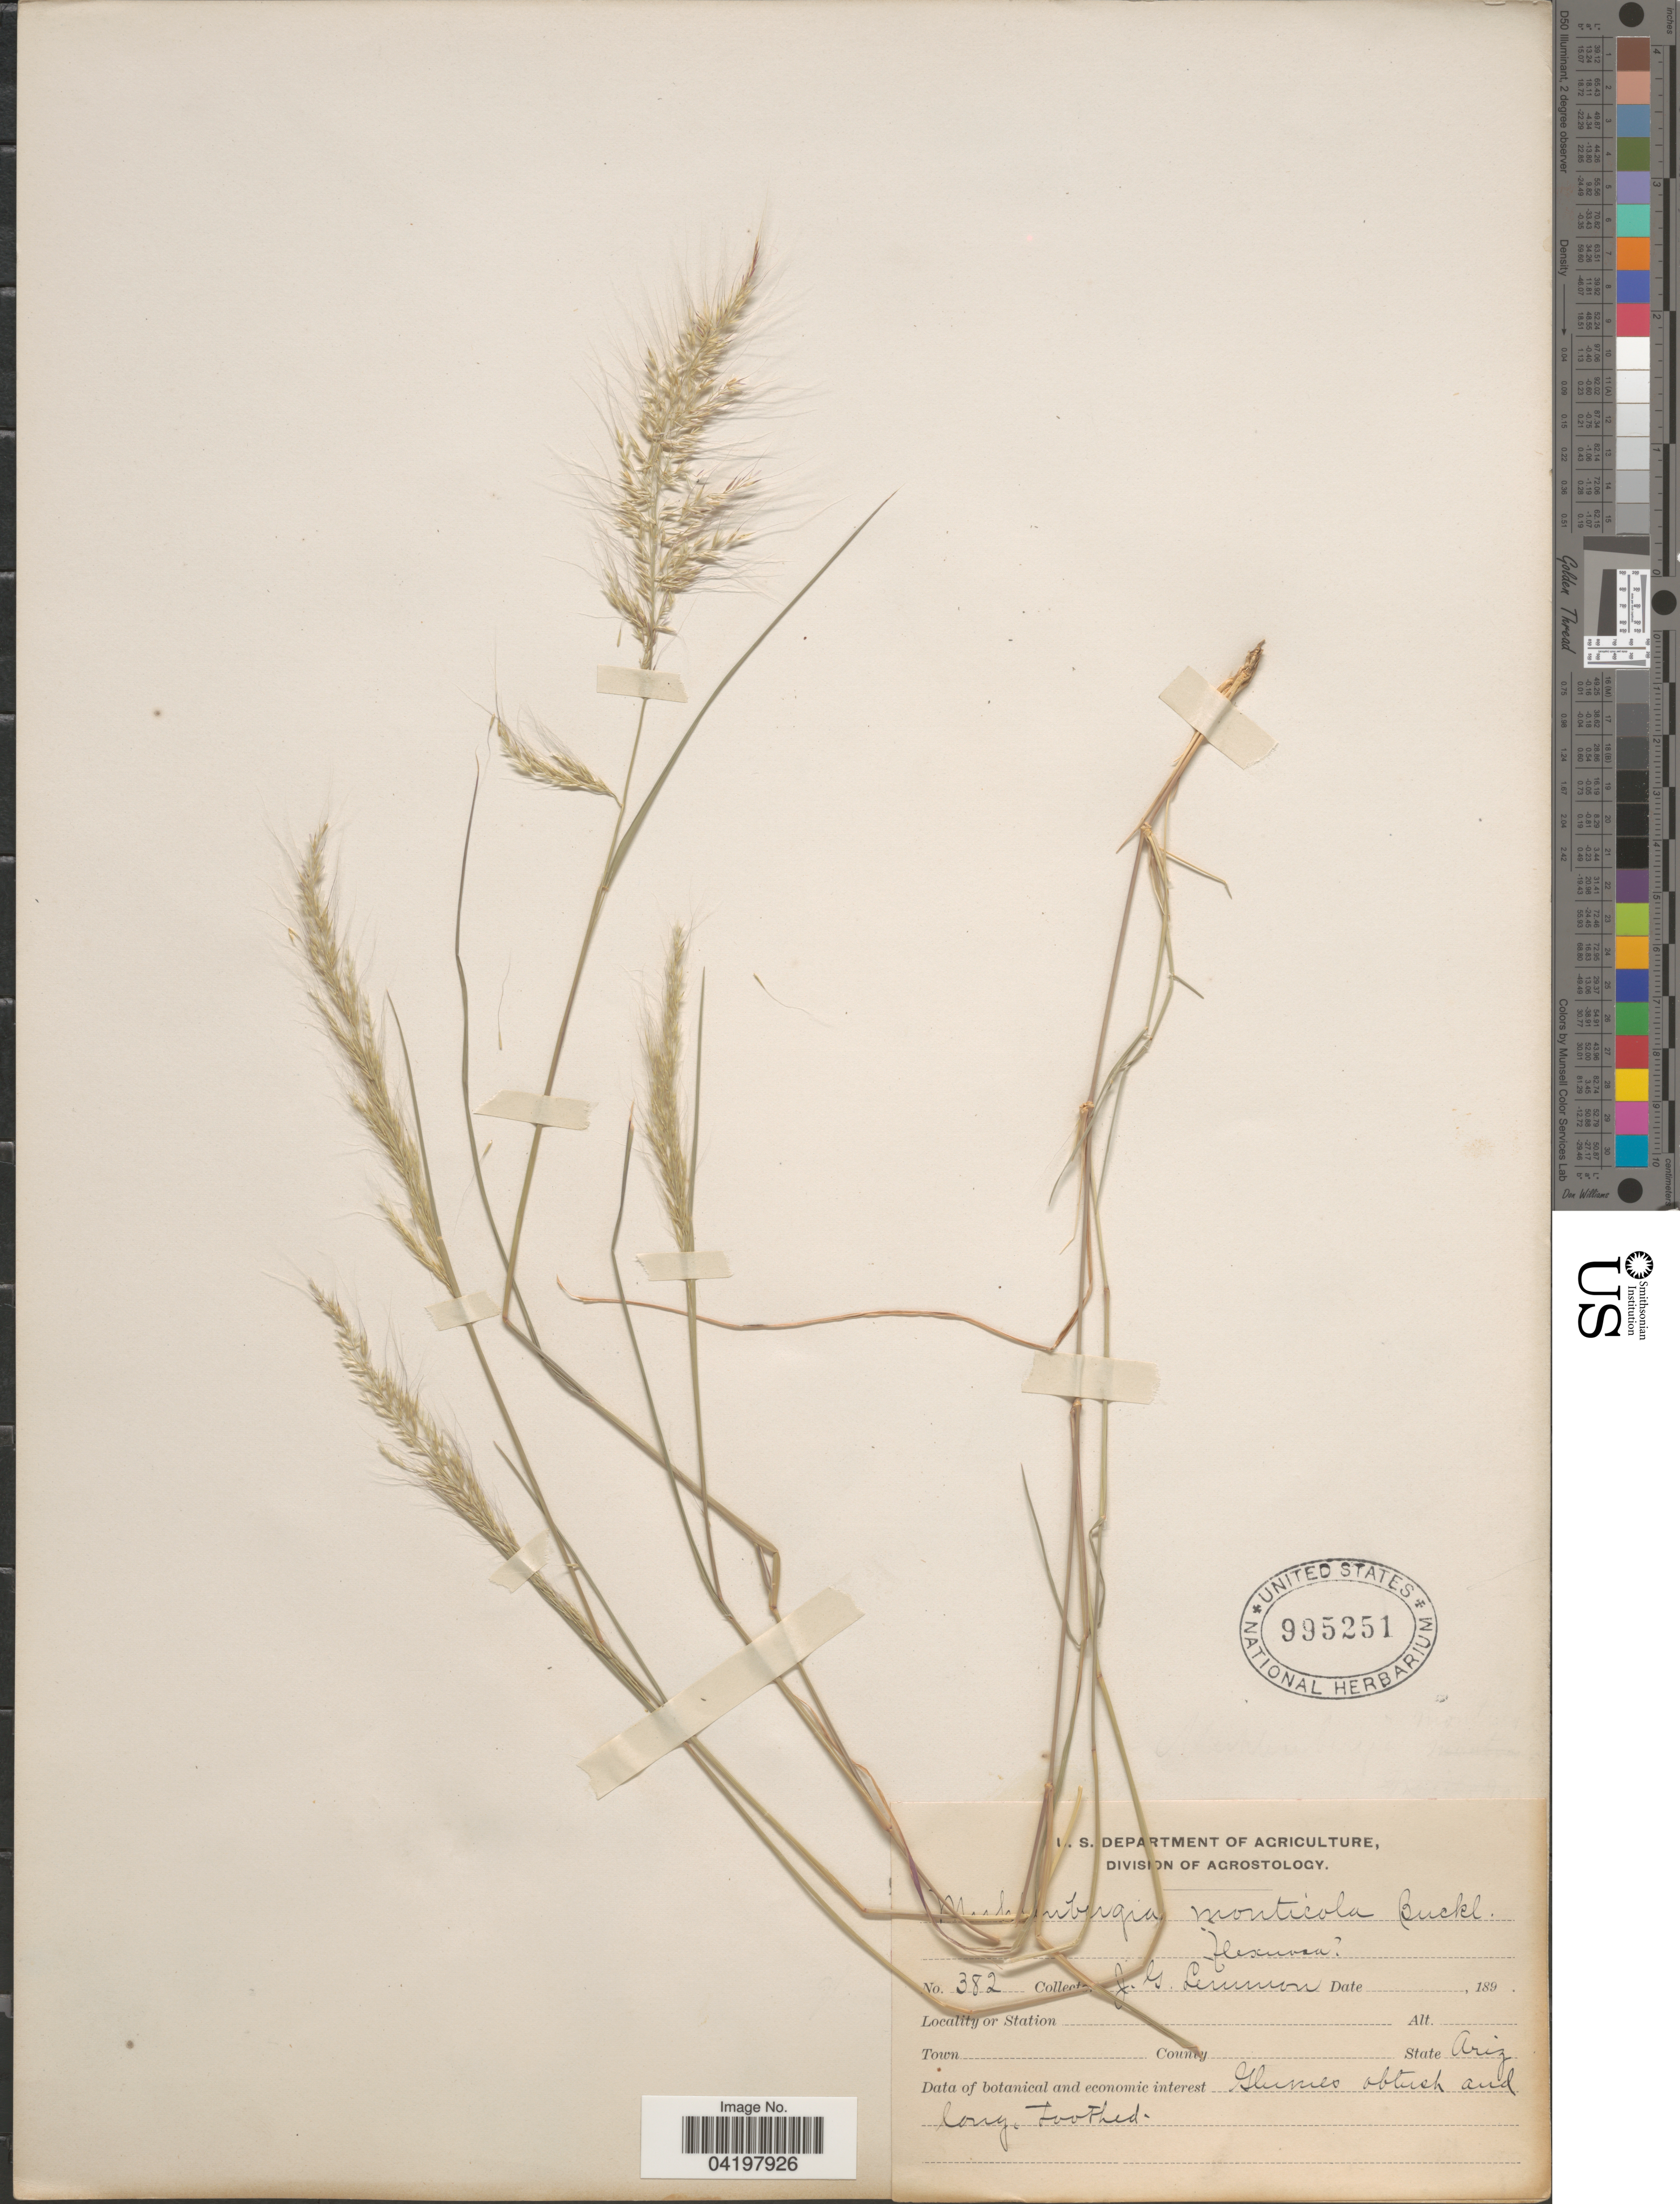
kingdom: Plantae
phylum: Tracheophyta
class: Liliopsida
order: Poales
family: Poaceae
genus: Muhlenbergia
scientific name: Muhlenbergia tenuifolia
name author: (Kunth) Kunth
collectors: J. Lemmon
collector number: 382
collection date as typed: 189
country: United States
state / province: Arizona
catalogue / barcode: US 995251